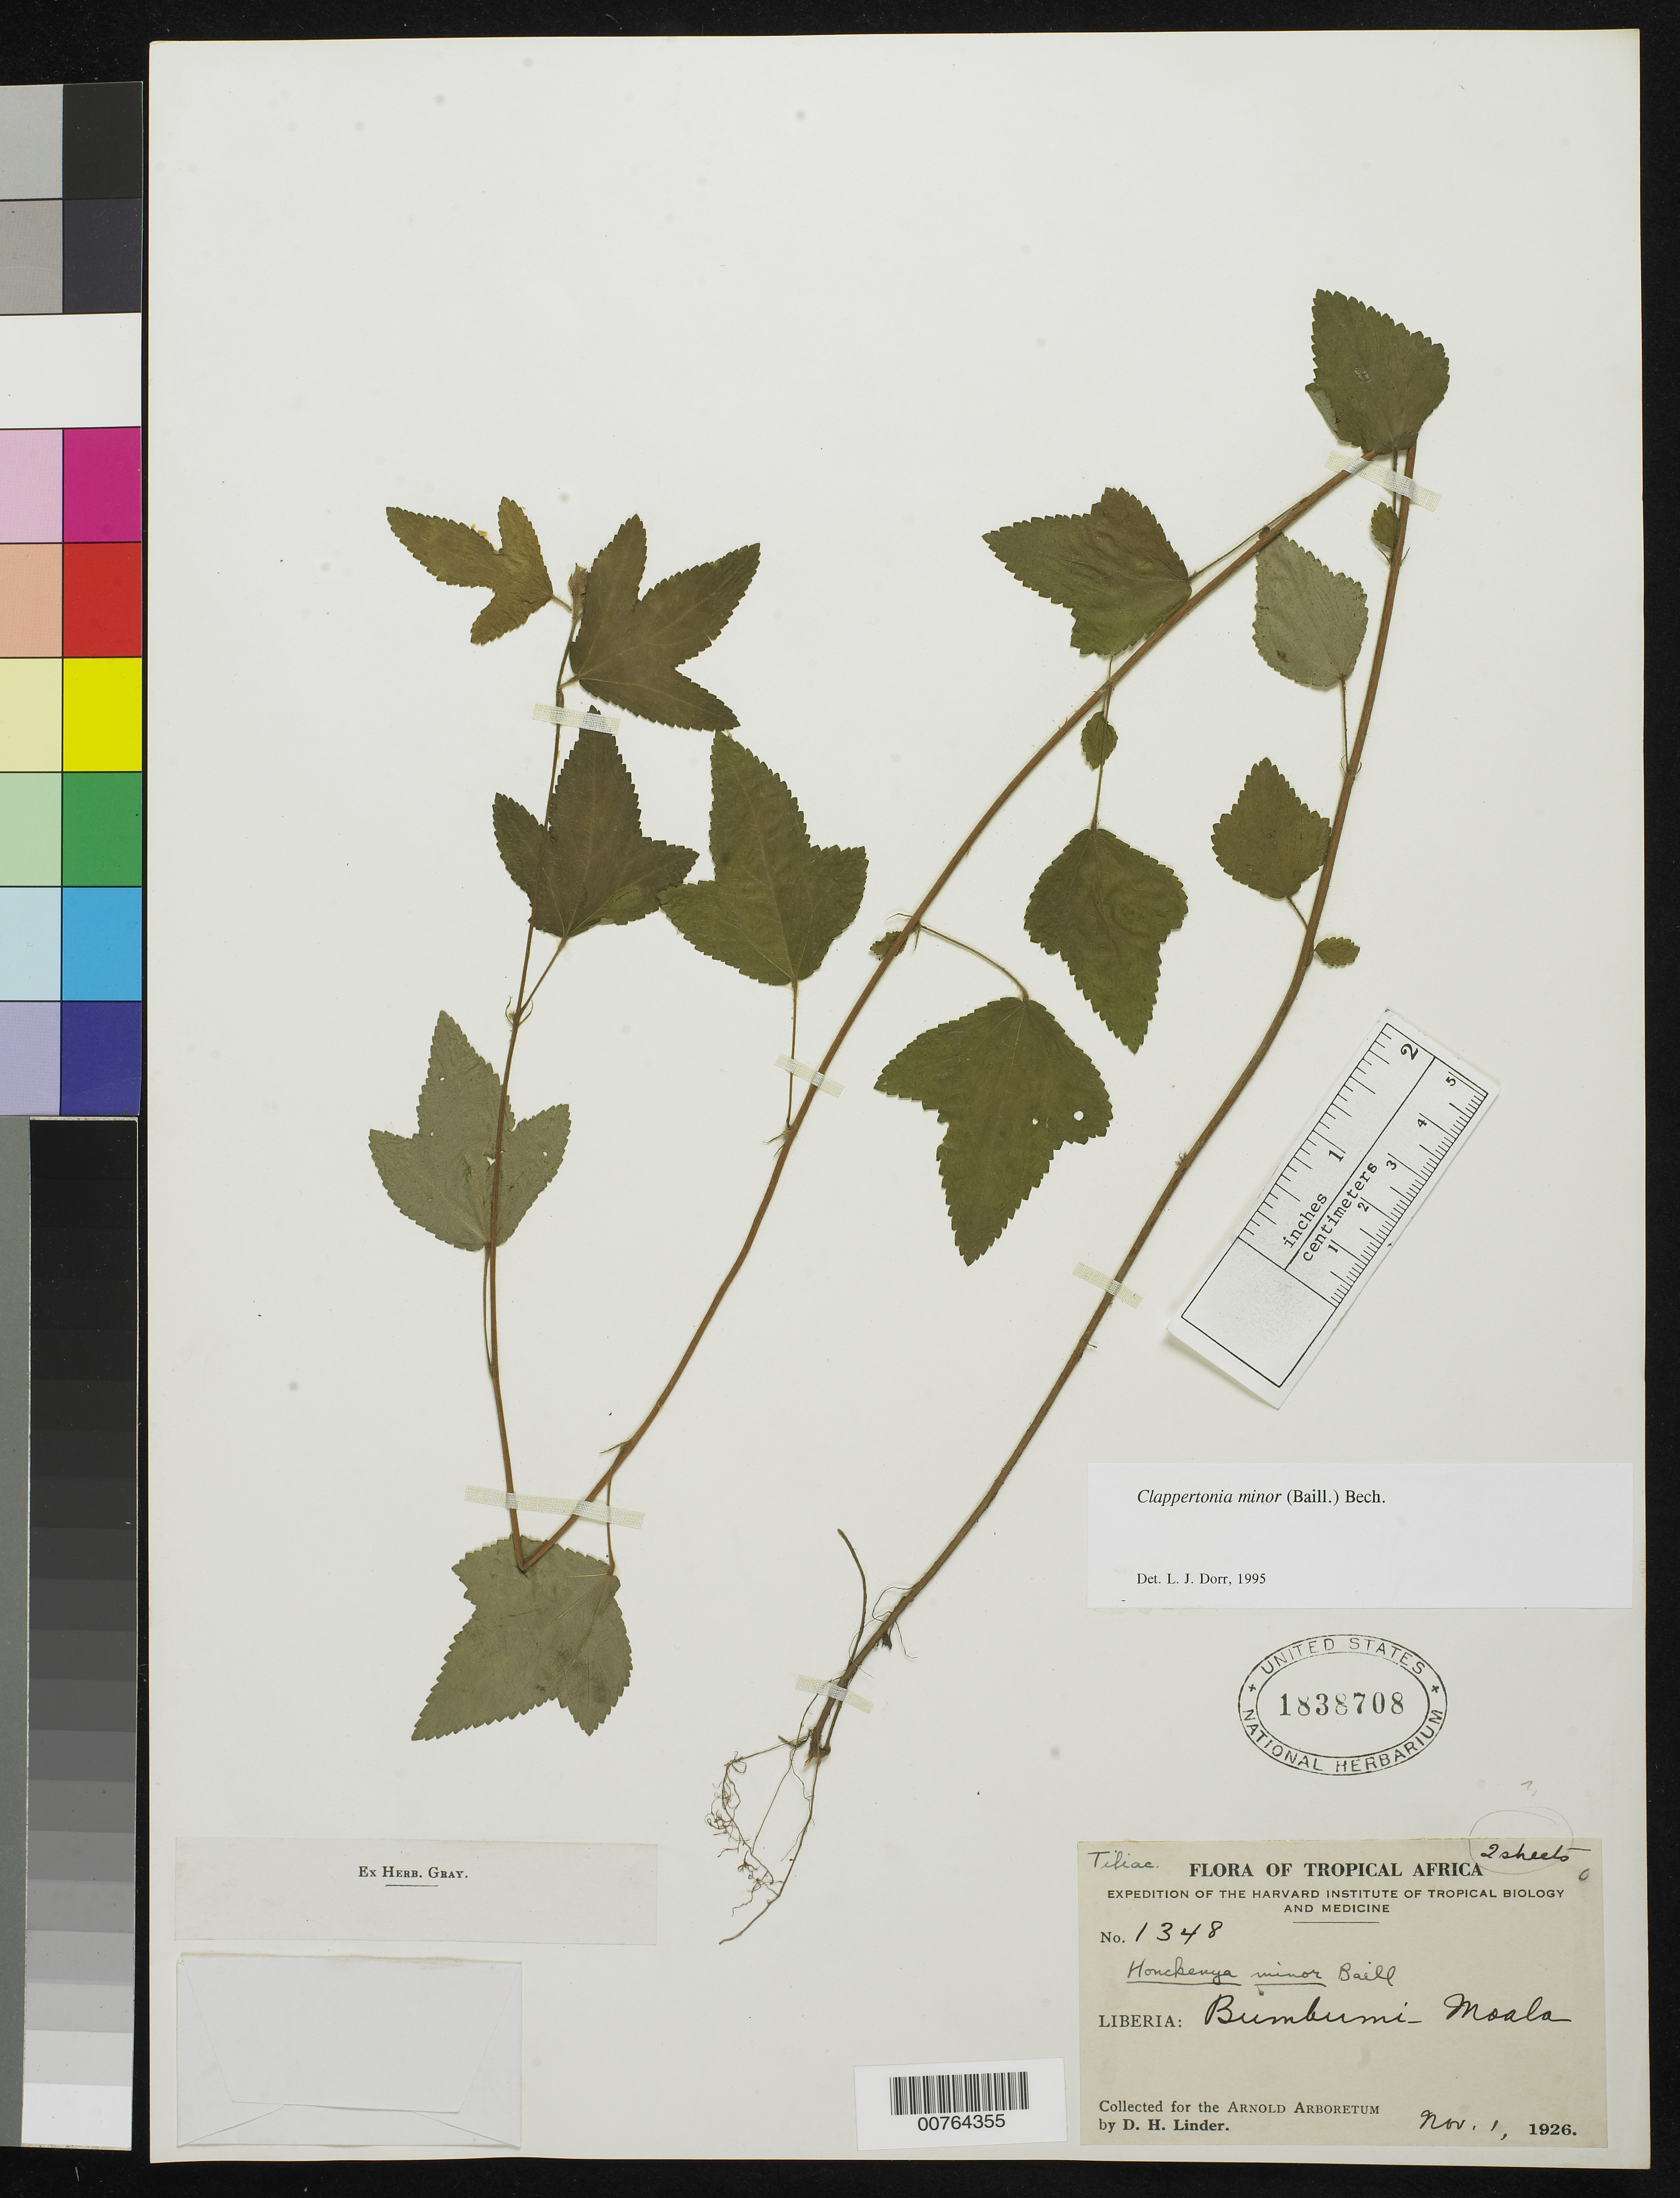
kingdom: Plantae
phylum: Tracheophyta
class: Magnoliopsida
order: Malvales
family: Malvaceae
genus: Clappertonia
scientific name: Clappertonia minor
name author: (Baill.) Bremek.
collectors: D. Linder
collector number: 1348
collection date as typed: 01 Nov 1926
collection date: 1926-11-01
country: Liberia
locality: Bumbumi Moala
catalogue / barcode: US 1838708